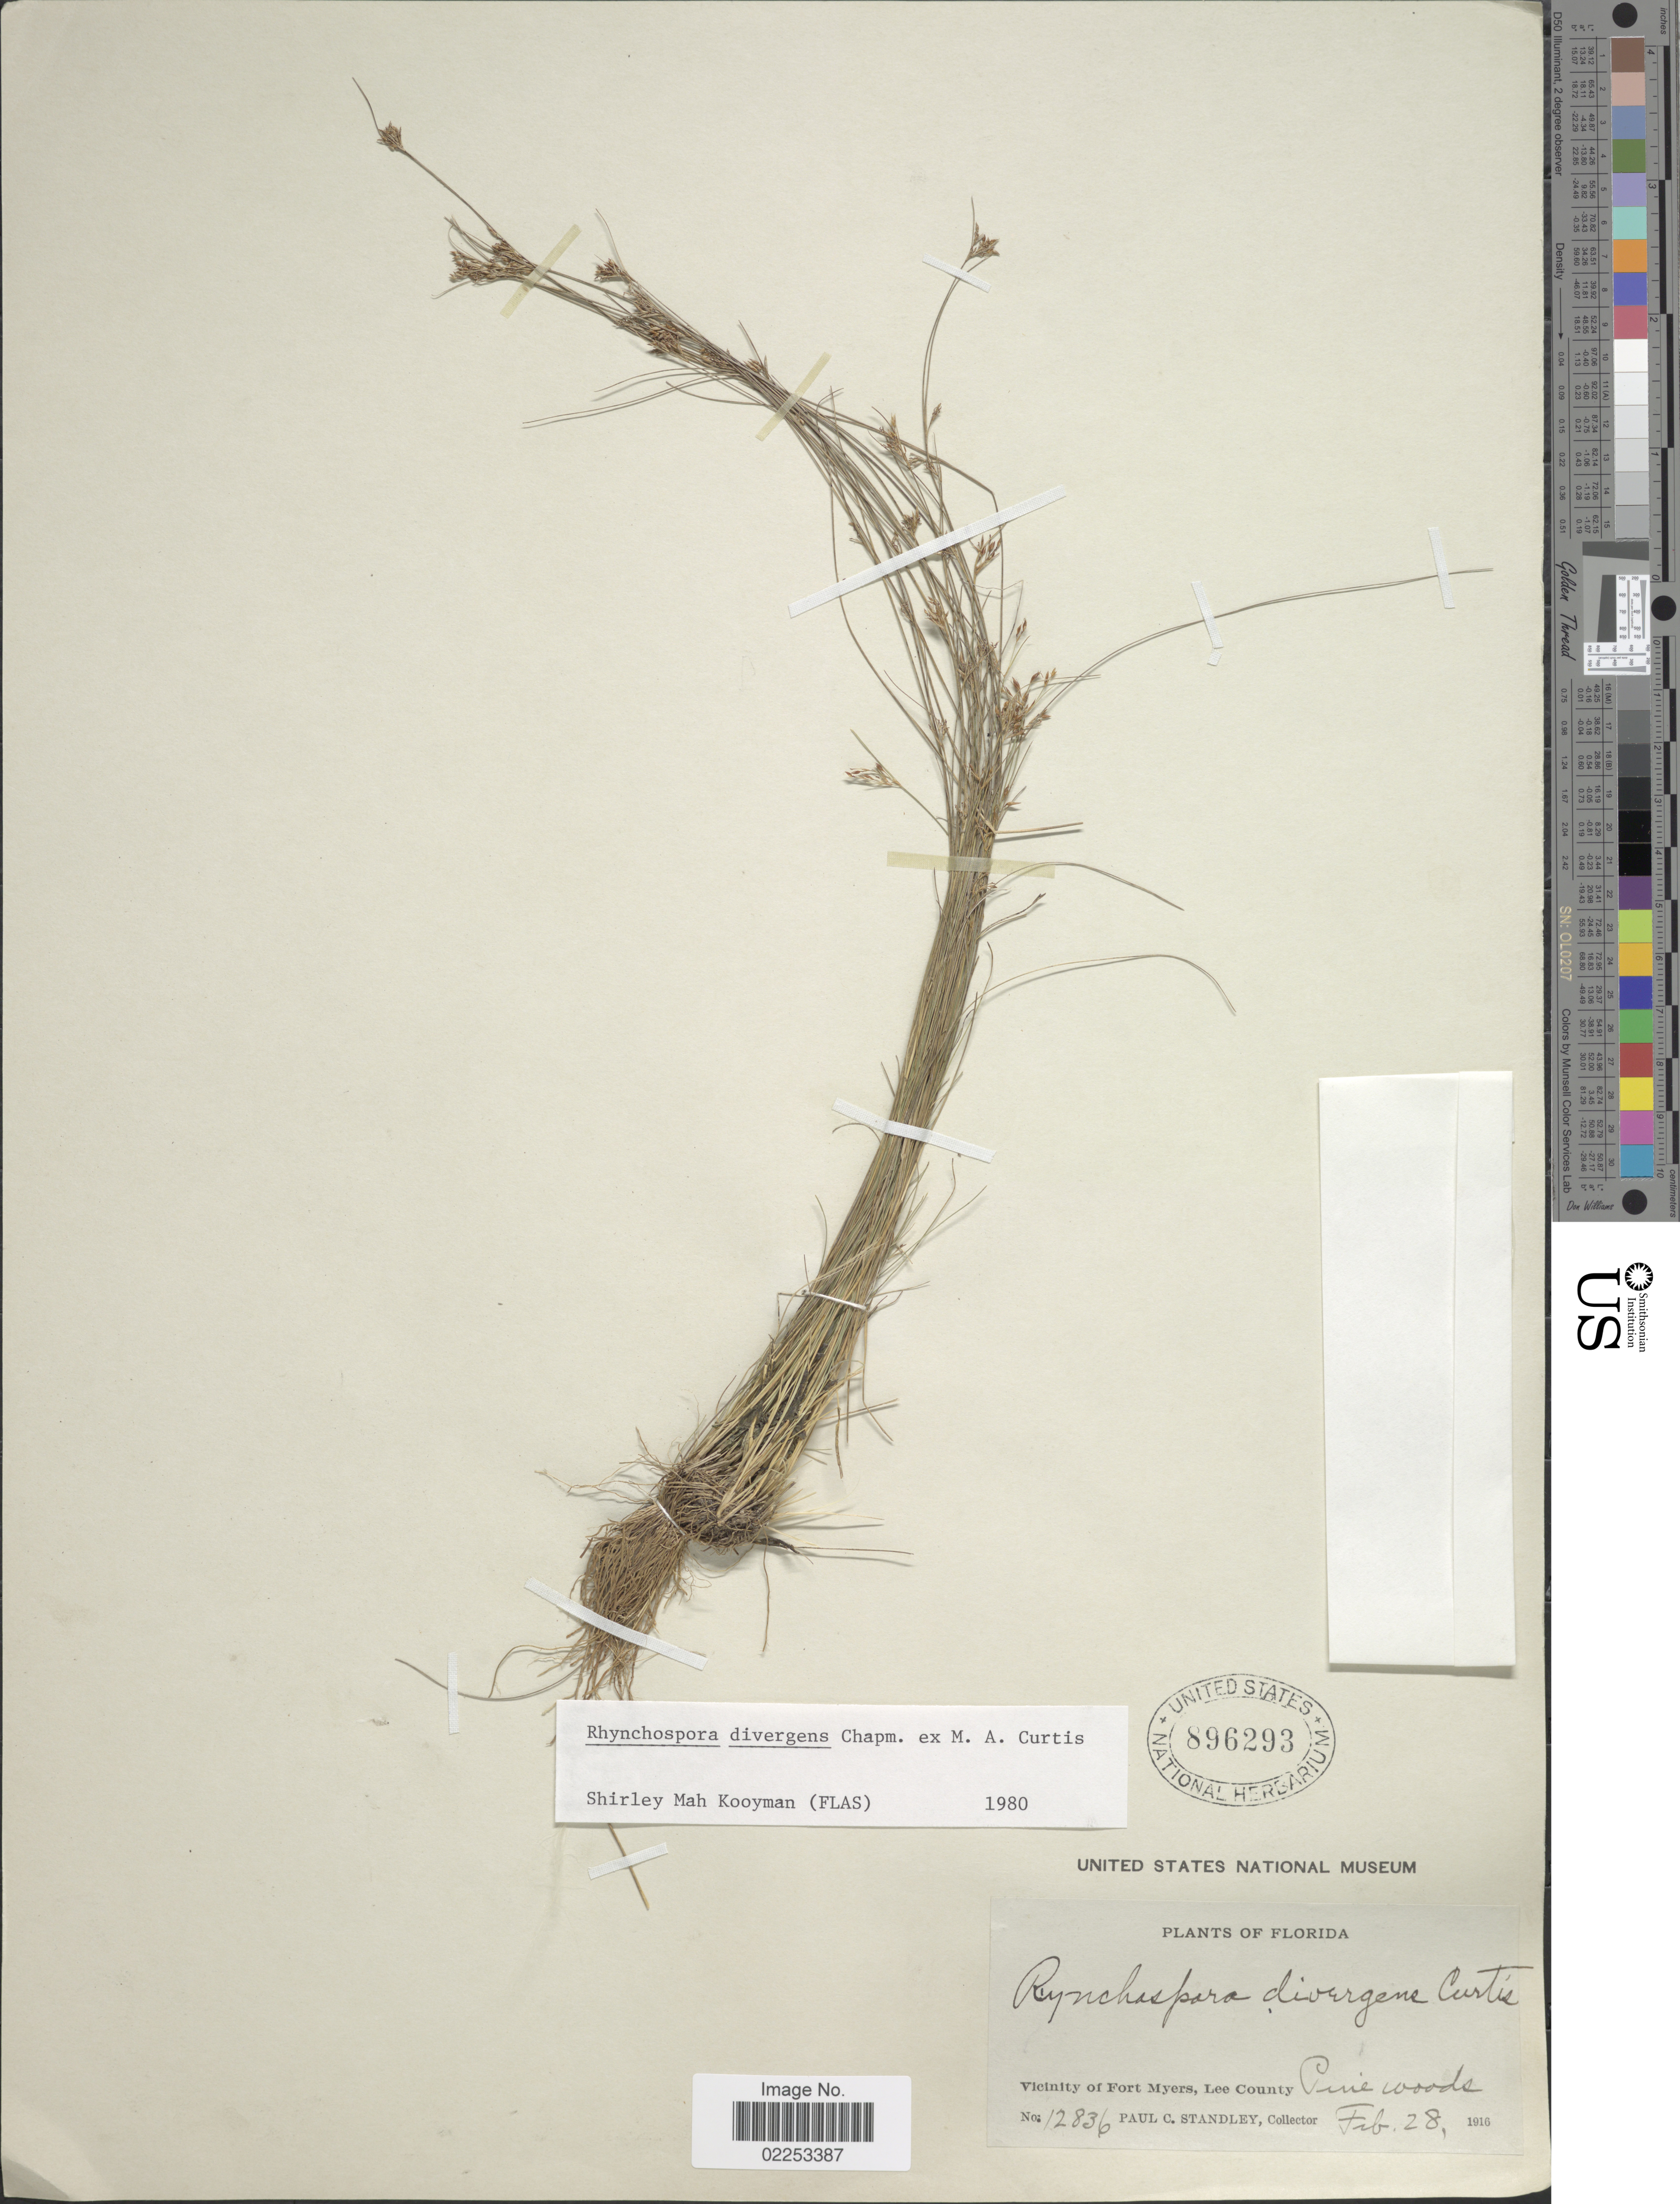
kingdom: Plantae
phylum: Tracheophyta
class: Liliopsida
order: Poales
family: Cyperaceae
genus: Rhynchospora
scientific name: Rhynchospora divergens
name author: Chapm. ex M.A. Curtis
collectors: P. C. Standley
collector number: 12836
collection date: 1916-02-28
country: United States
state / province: Florida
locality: Vicinity of Fort Myers, Lee County, Pine woods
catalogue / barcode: US 896293